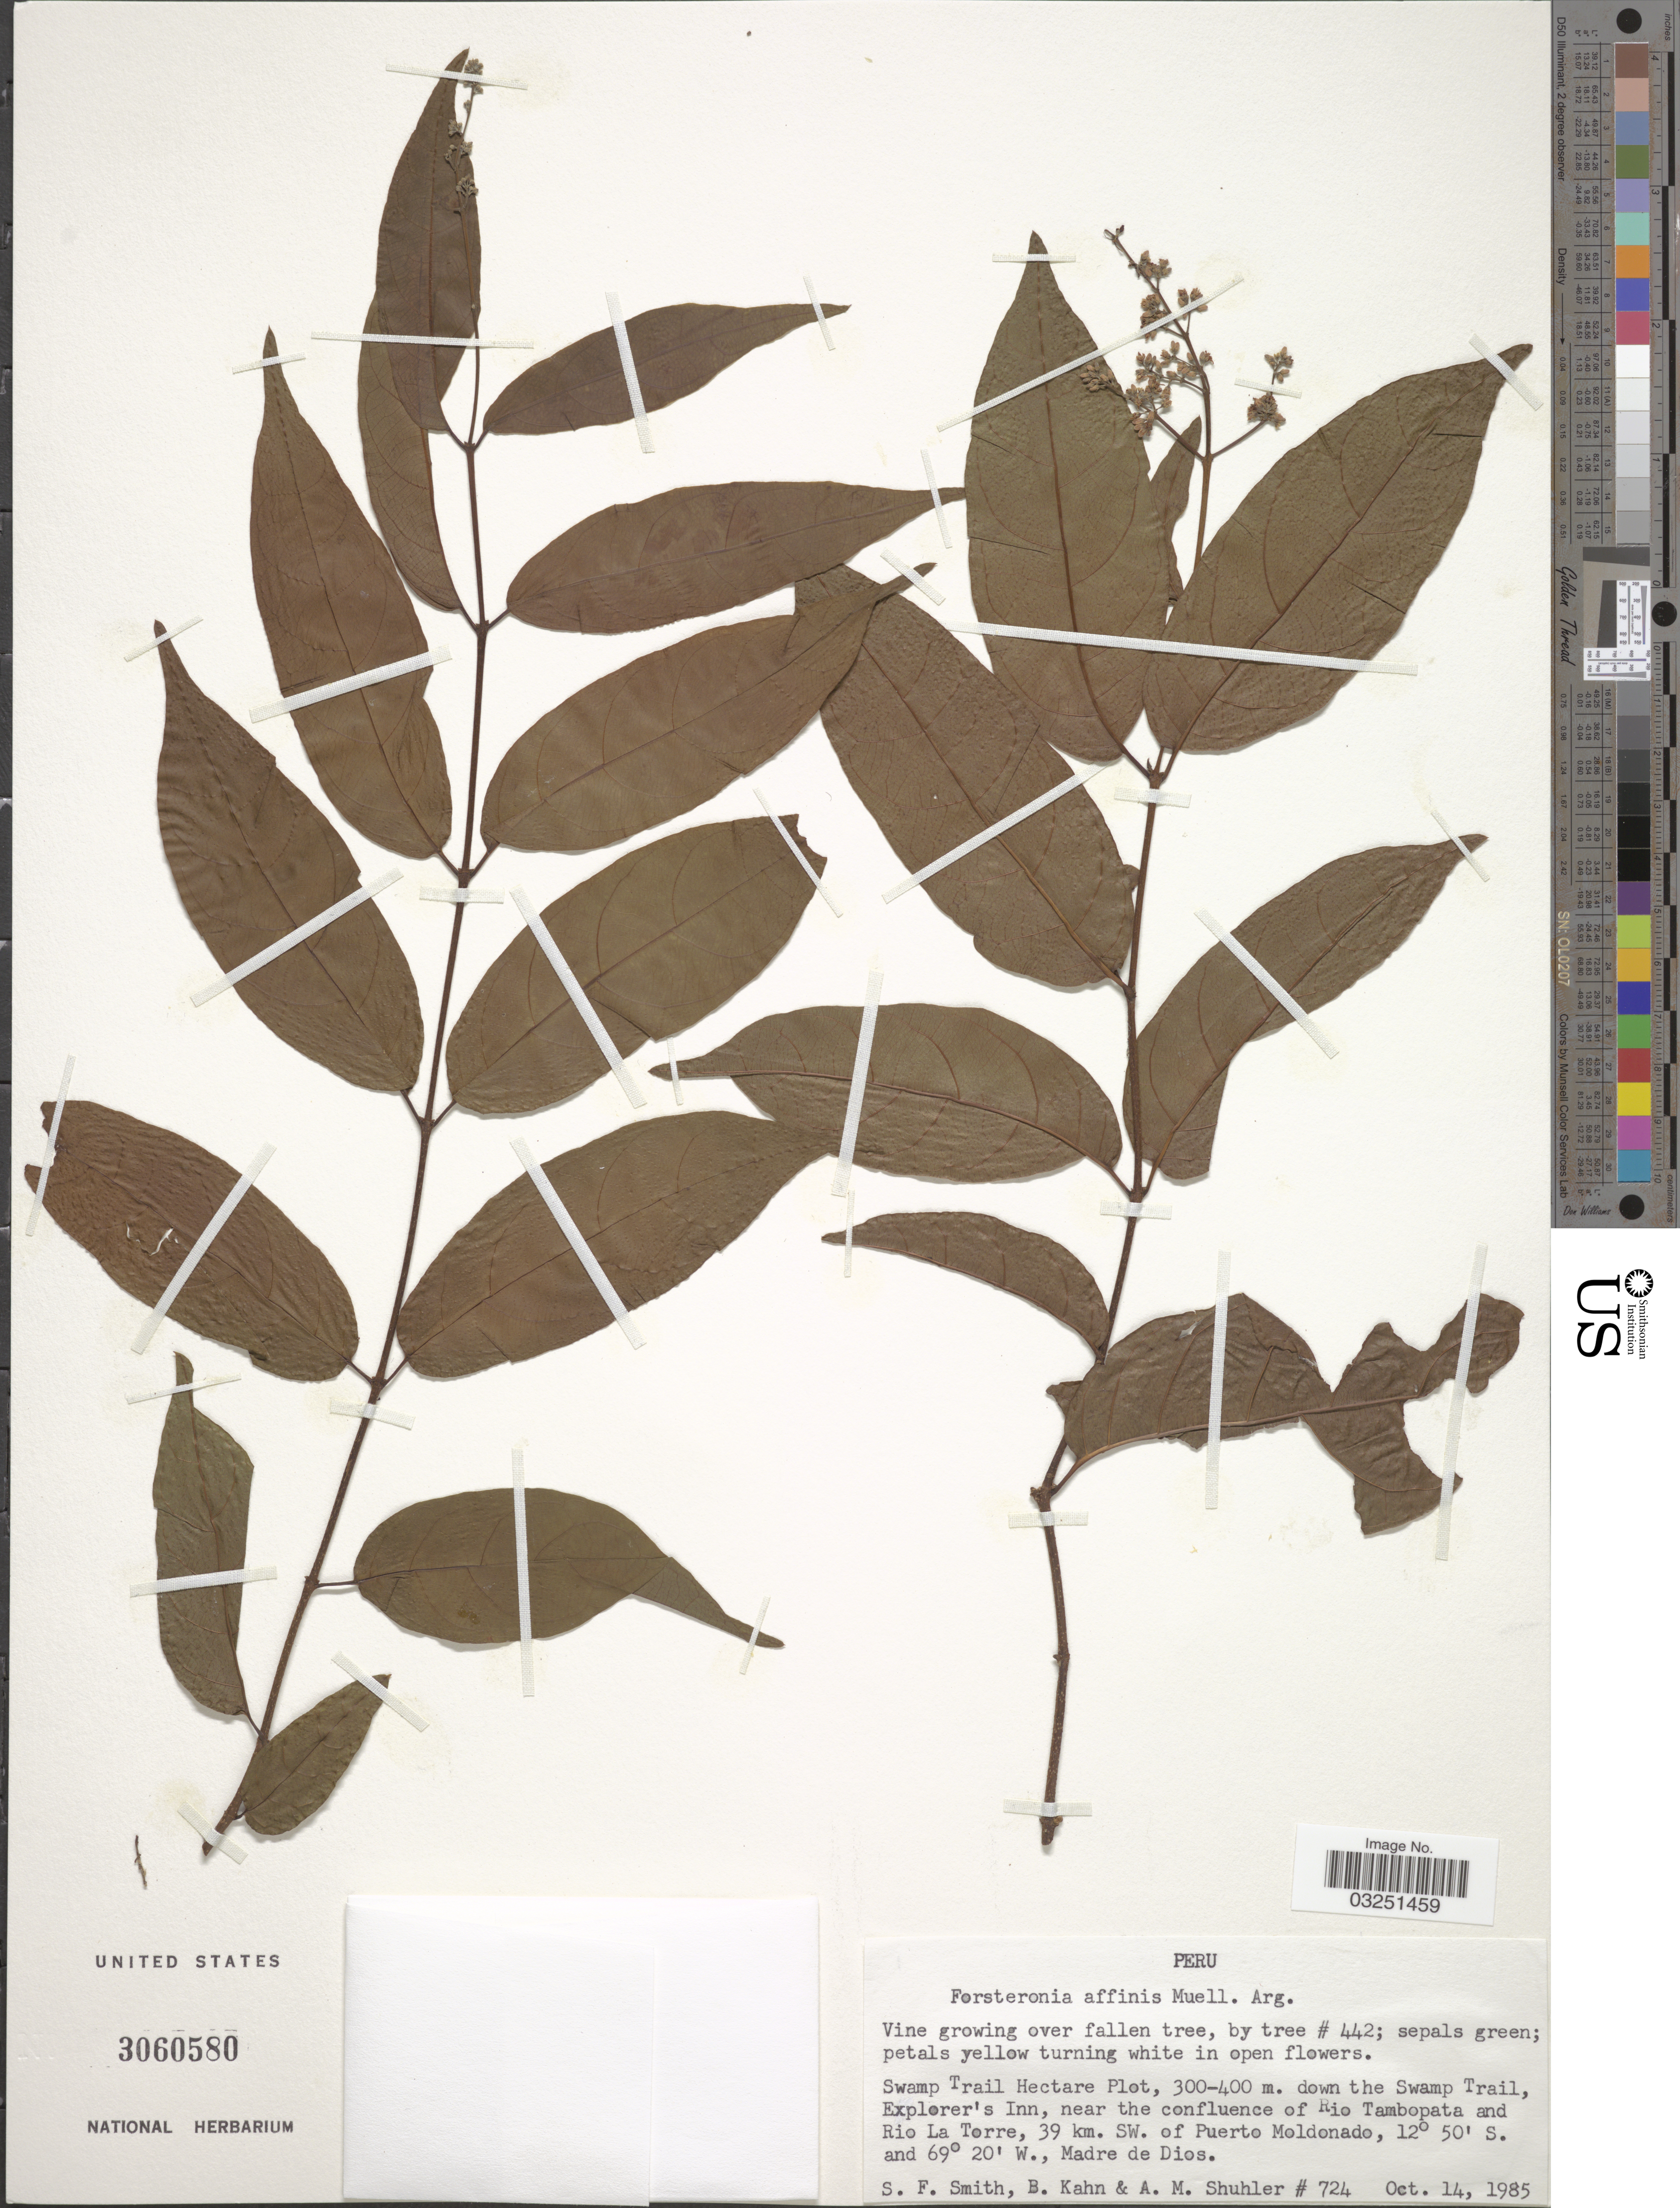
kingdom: Plantae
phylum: Tracheophyta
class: Magnoliopsida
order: Gentianales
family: Apocynaceae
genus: Forsteronia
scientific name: Forsteronia affinis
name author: Müll. Arg.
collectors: S.F. Smith, B. Kahn & A. Shuhler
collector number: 724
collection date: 1985-10-14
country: Peru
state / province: Madre de Dios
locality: Swamp Trail Hectare Plot, down the Swamp Trail, Explorer's Inn, near the confluence of Rio Tambopata and Rio La Torre, 39 km. SW. of Puerto Moldonado.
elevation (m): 300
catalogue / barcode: US 3060580